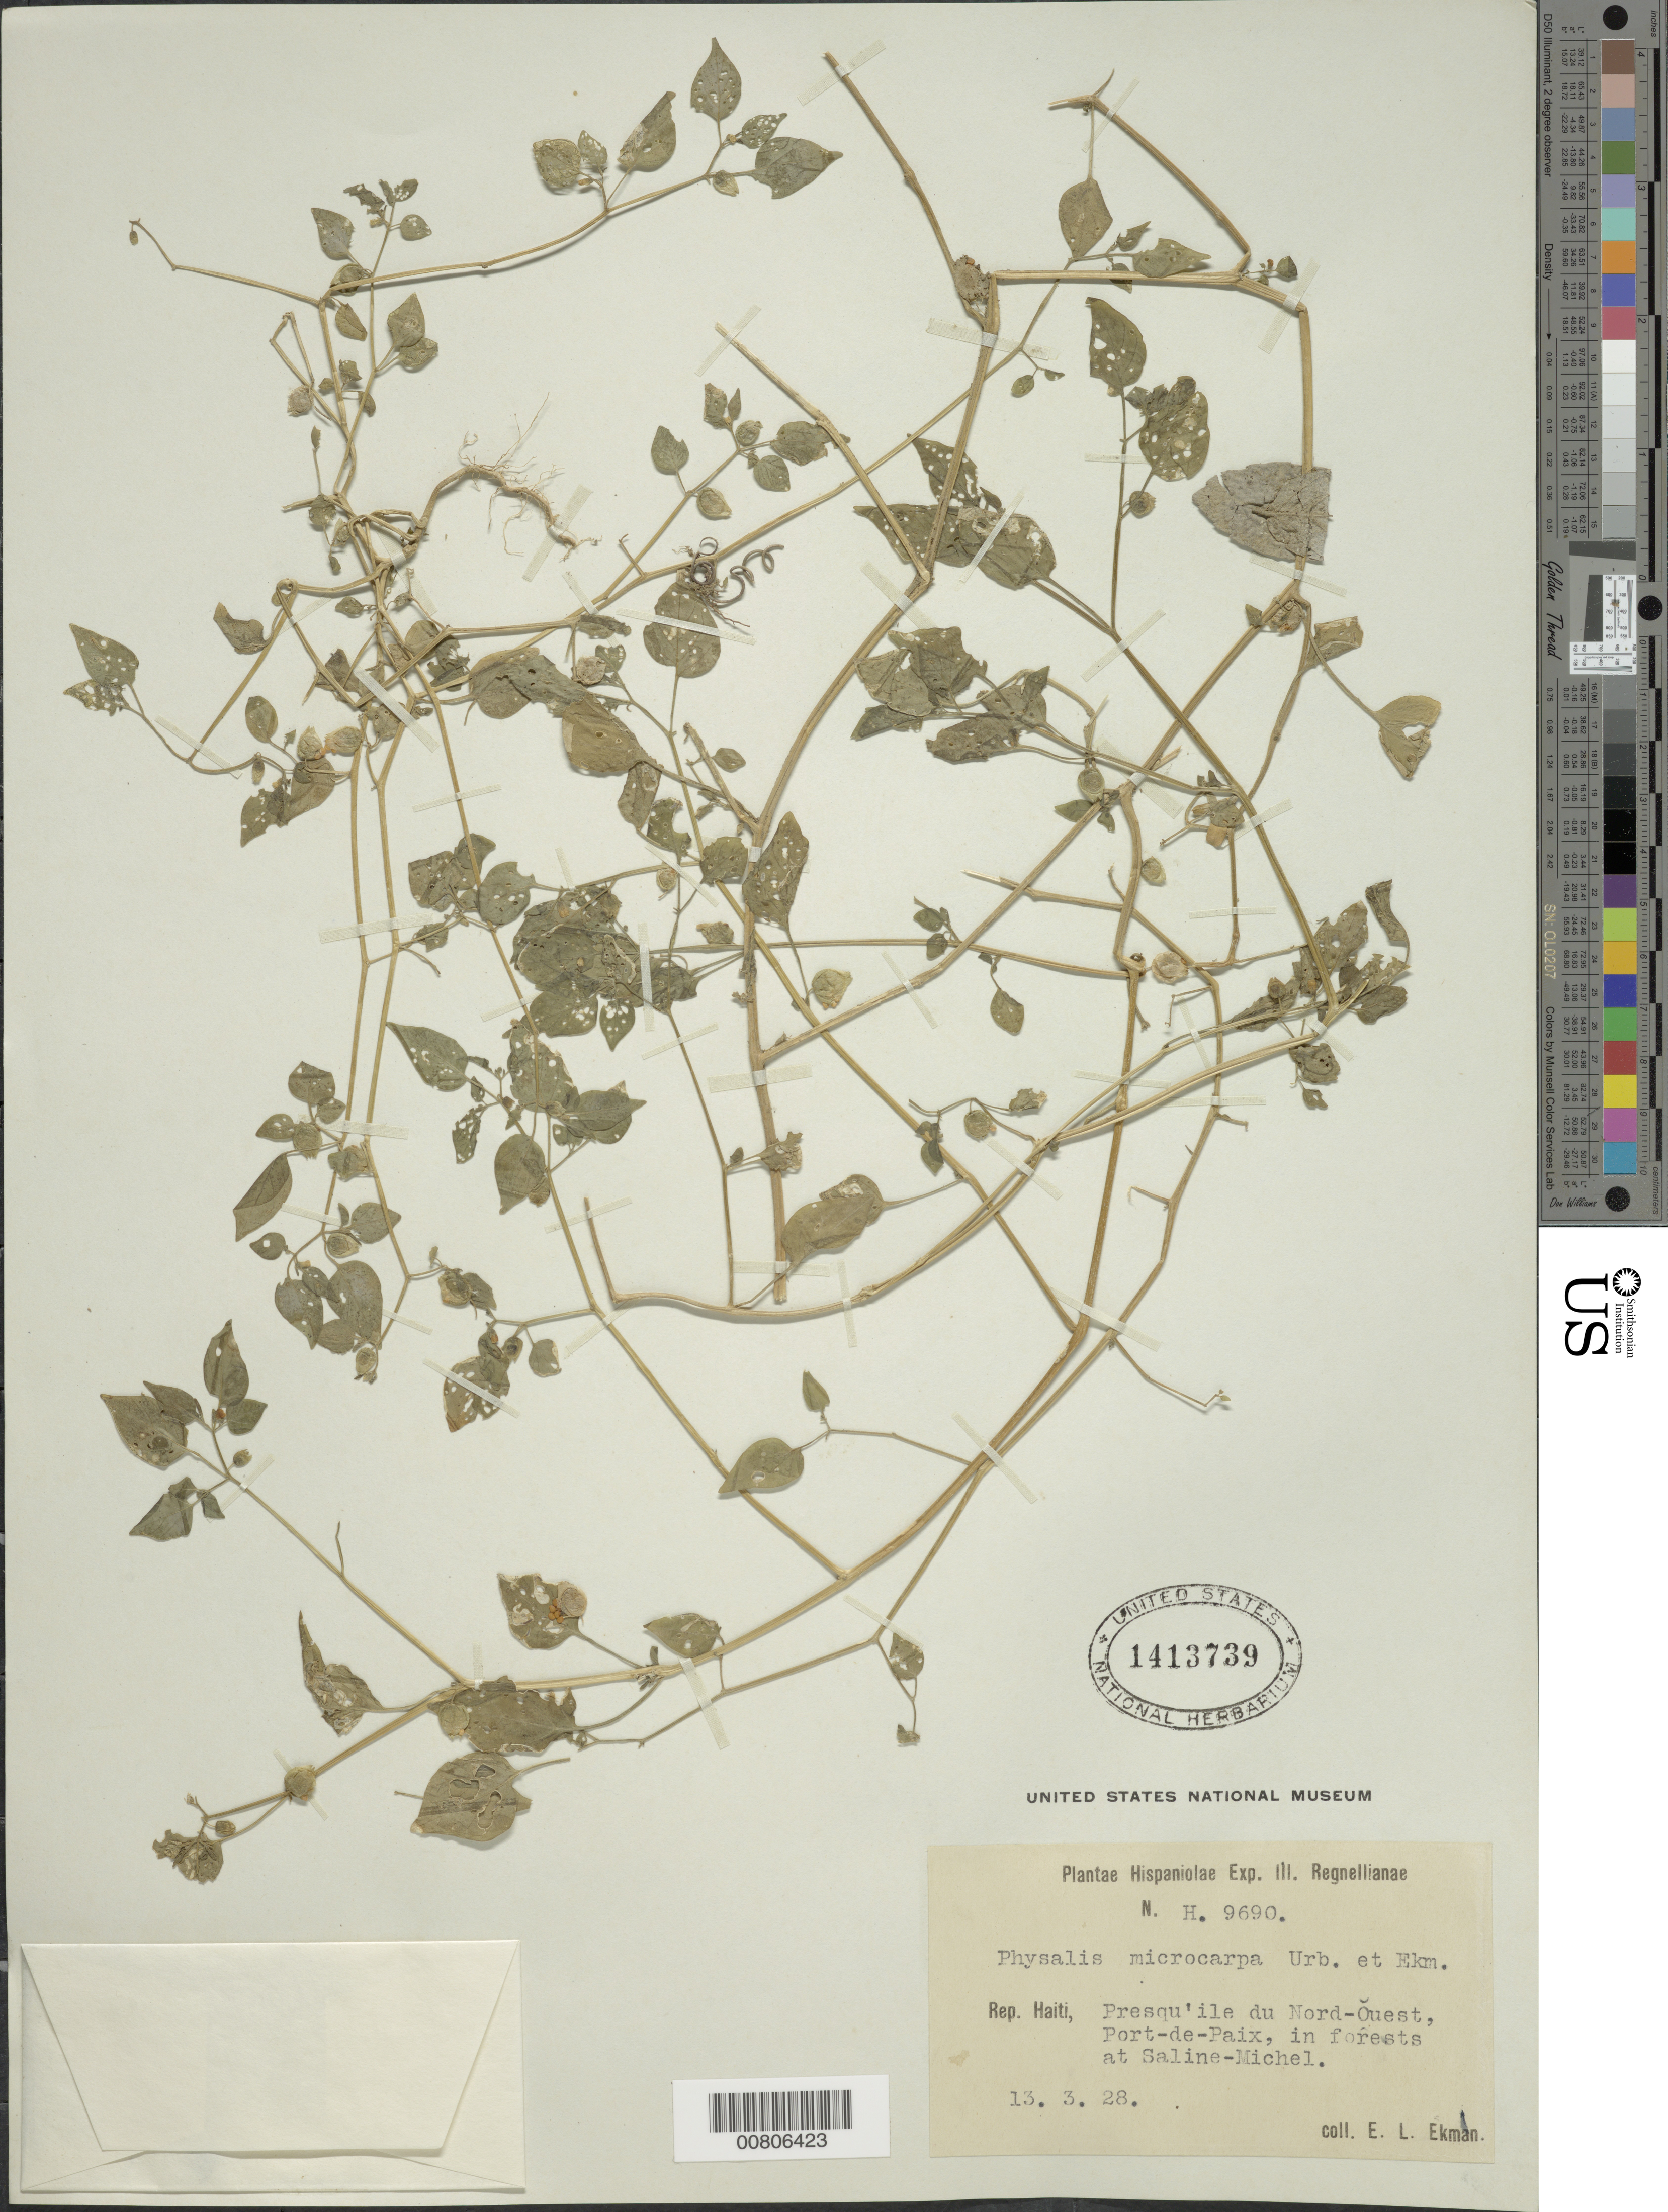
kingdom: Plantae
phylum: Tracheophyta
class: Magnoliopsida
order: Solanales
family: Solanaceae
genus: Physalis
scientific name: Physalis microcarpa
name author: Urb. & Ekman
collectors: E. L. Ekman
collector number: H 9690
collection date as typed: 13 Mar 1928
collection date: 1928-03-13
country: Haiti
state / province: Nord-Ouest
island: Hispaniola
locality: Port-de-Paix, Saline-Michel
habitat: In forests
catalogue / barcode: US 1413739